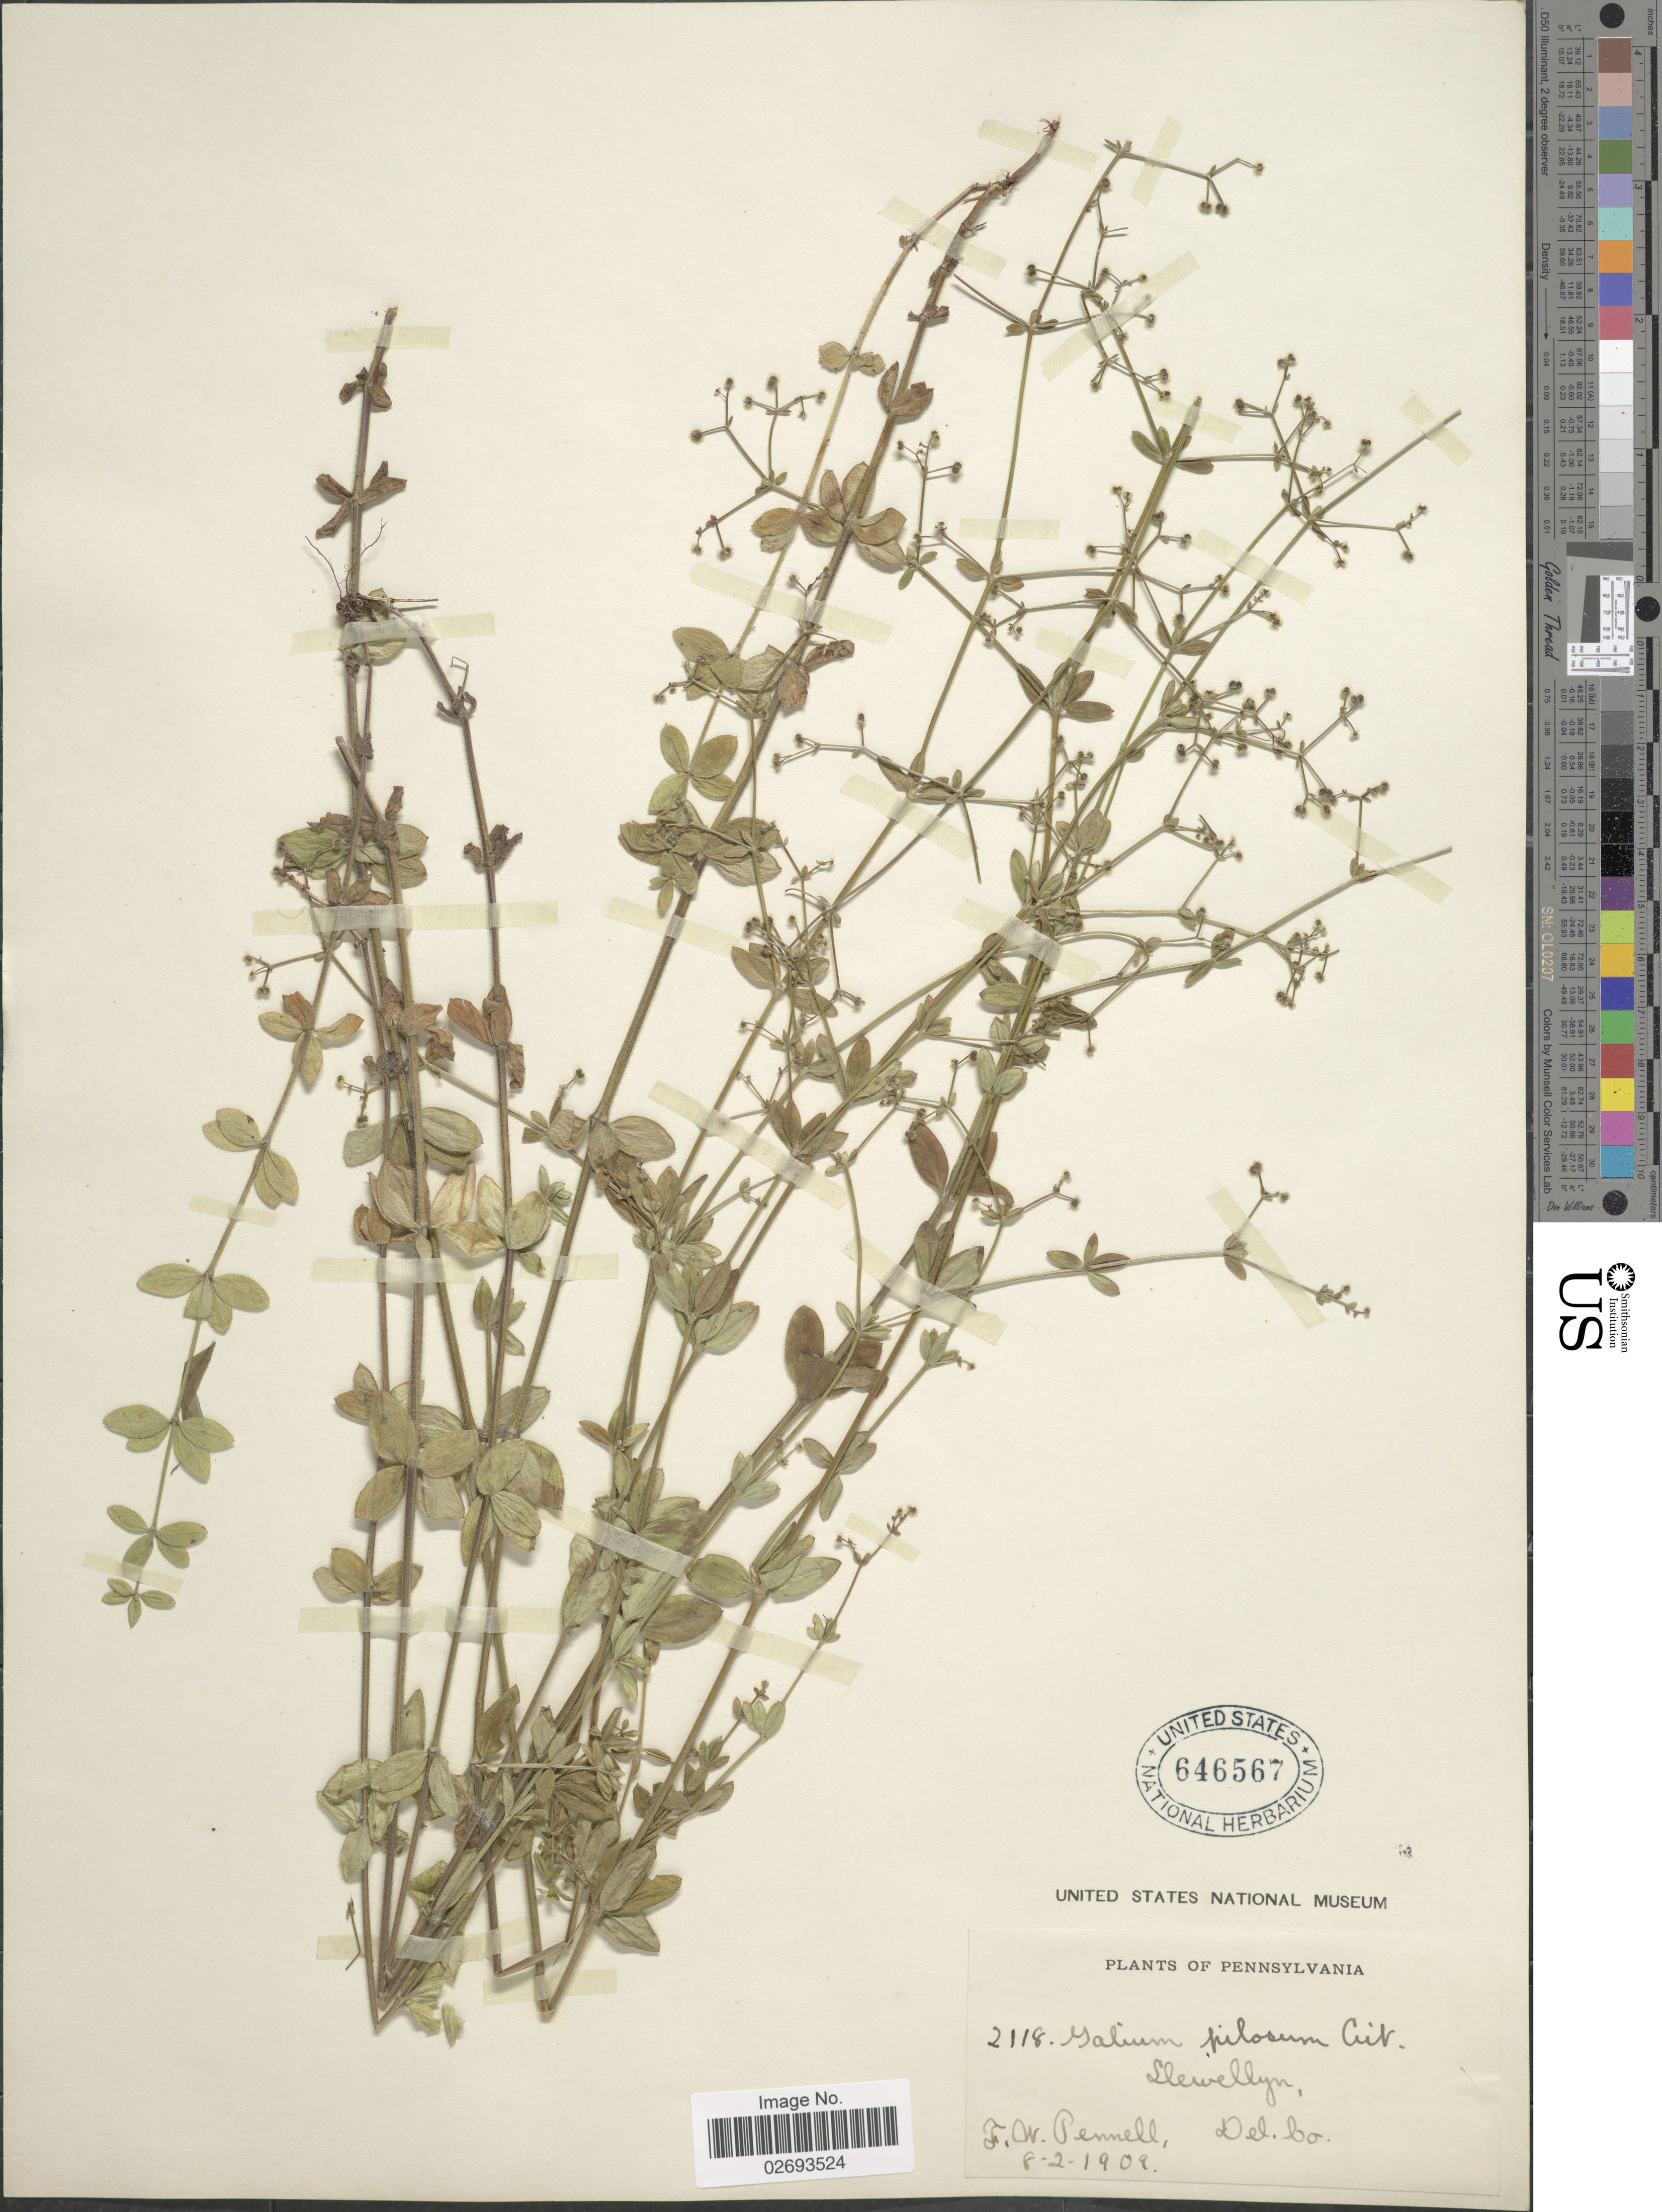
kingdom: Plantae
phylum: Tracheophyta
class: Magnoliopsida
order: Gentianales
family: Rubiaceae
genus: Galium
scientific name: Galium pilosum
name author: Aiton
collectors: F. W. Pennell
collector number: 2118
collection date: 1909-08-02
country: United States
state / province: Pennsylvania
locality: Llewellyn, Del Co.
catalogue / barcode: US 646567